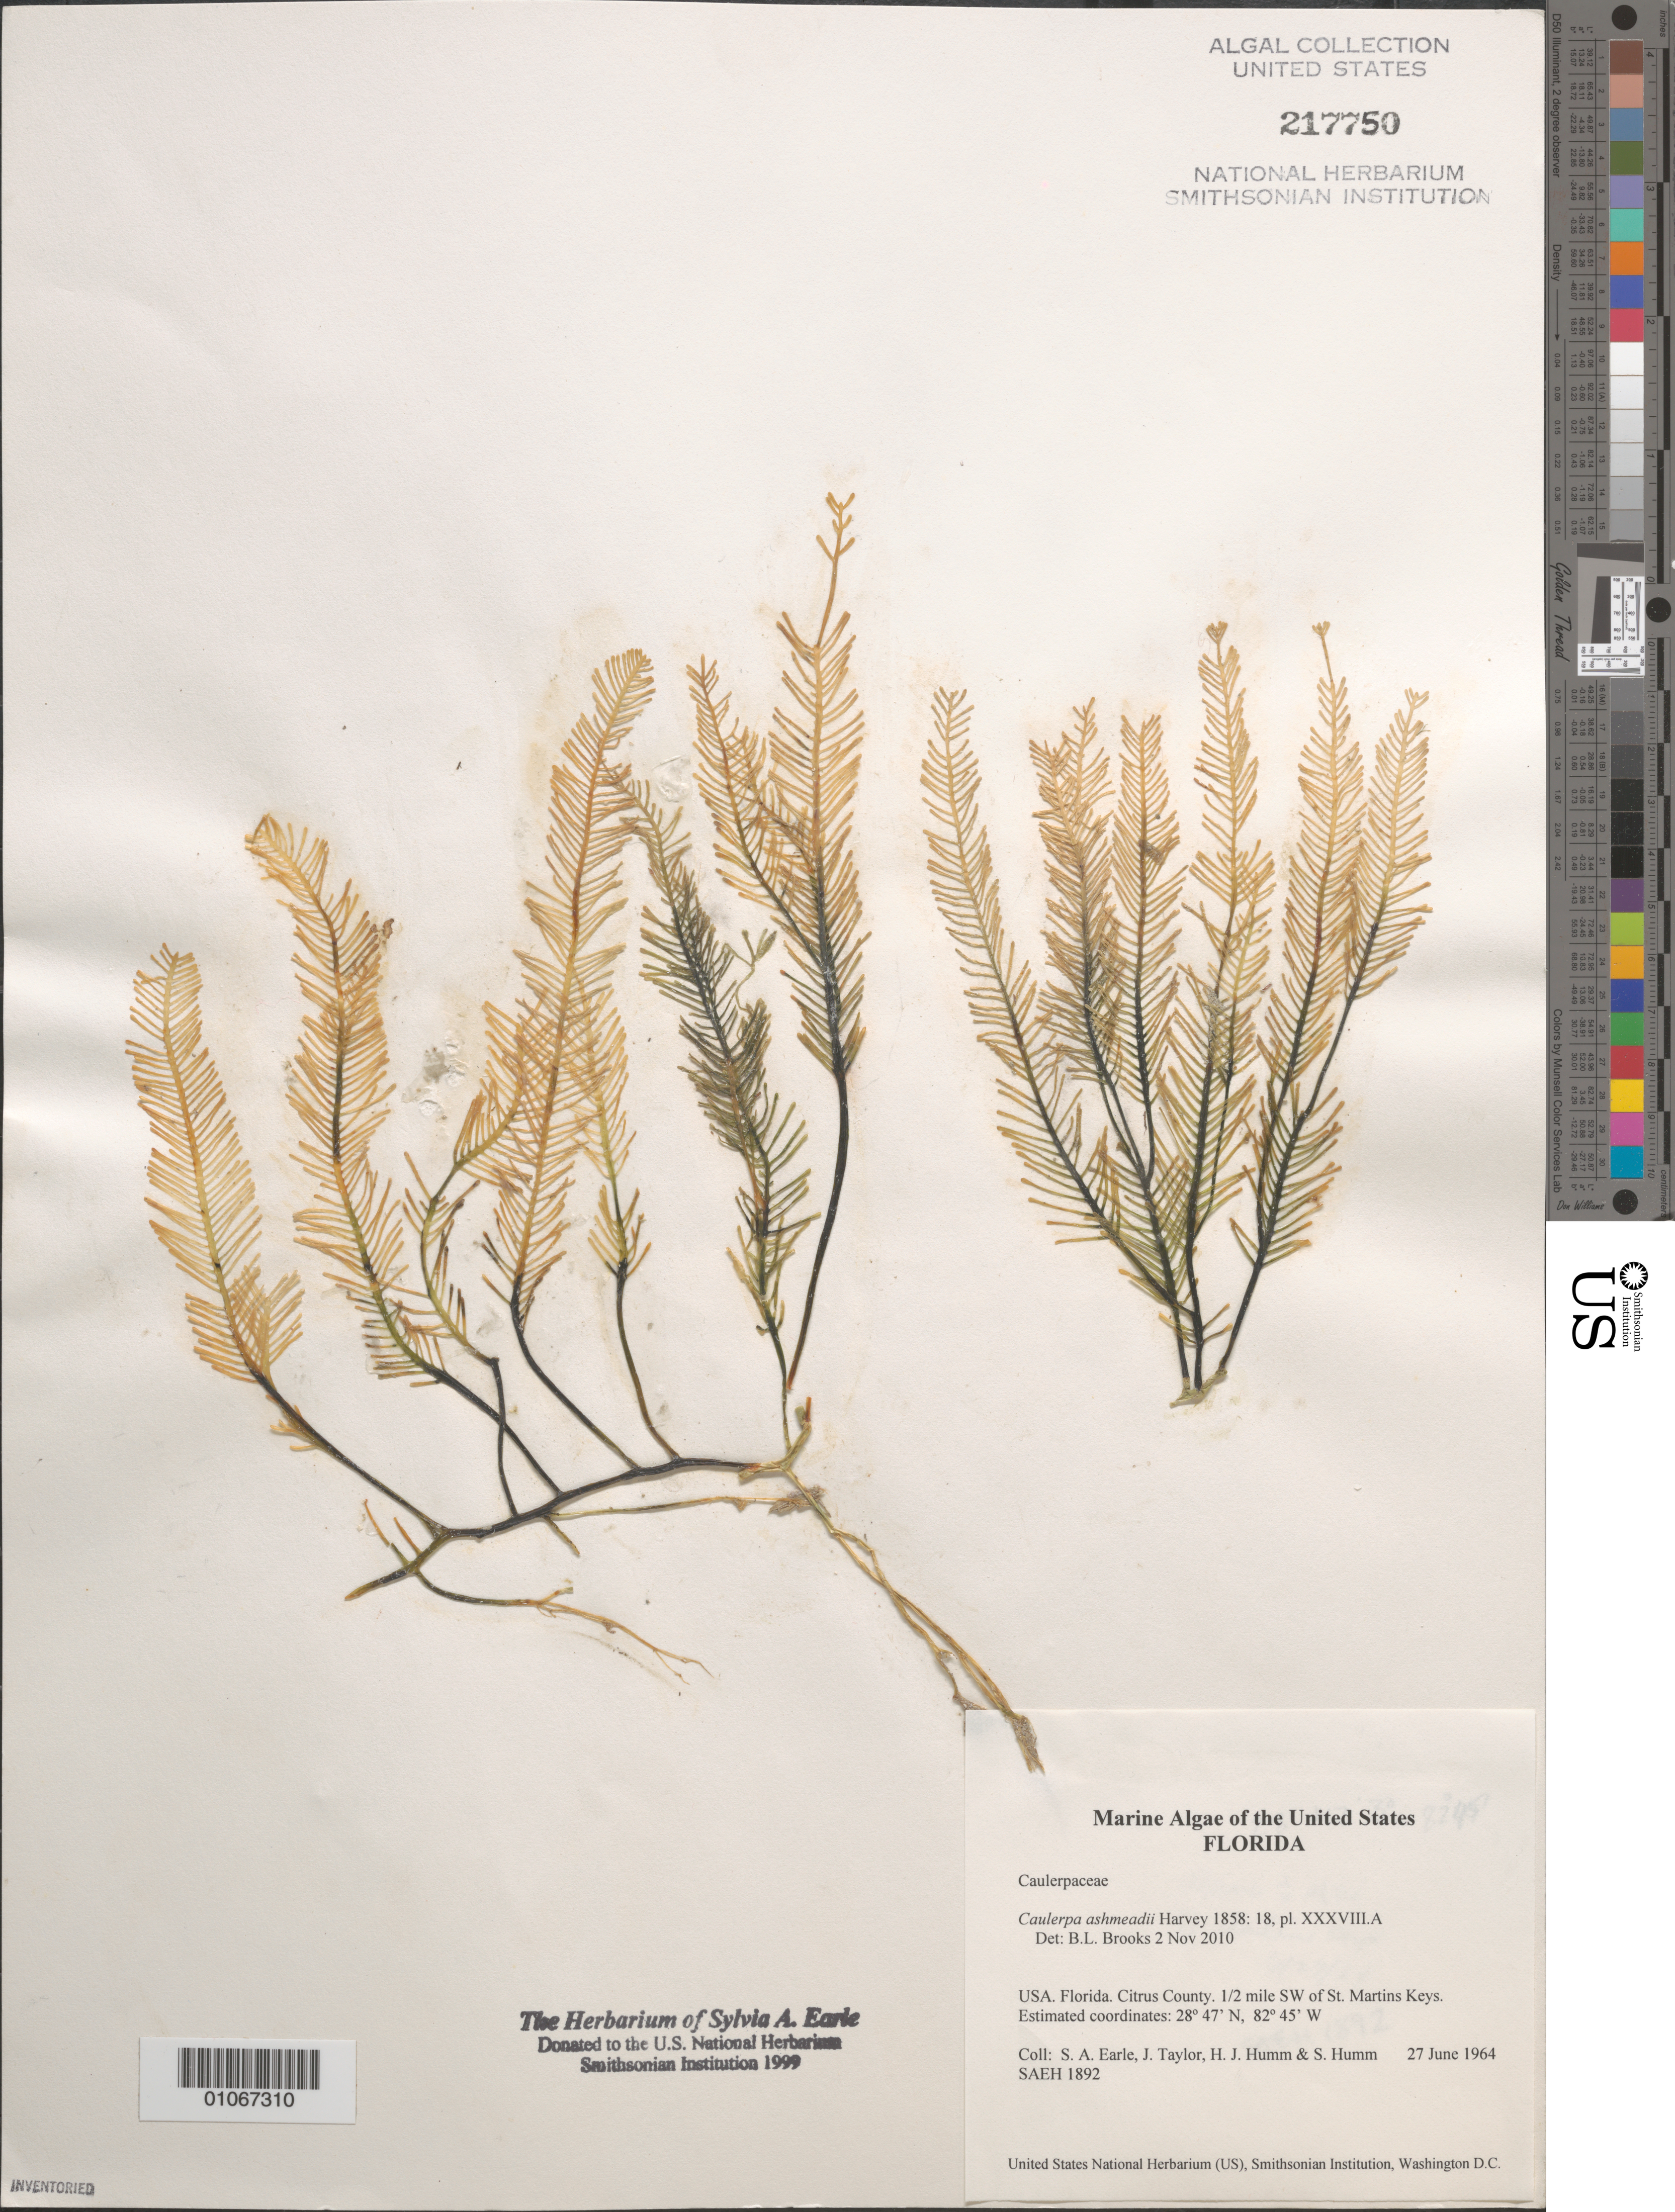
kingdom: Plantae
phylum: Chlorophyta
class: Ulvophyceae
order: Bryopsidales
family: Caulerpaceae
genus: Caulerpa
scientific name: Caulerpa ashmeadii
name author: Harv.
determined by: Brooks, B. L., (BOT), Smithsonian Institution - National Museum of Natural History (UNITED STATES)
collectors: S. A. Earle, J. L. Taylor, H. J. Humm & S. Humm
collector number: SAEH 1892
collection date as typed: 27 Jun 1964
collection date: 1964-06-27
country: United States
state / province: Florida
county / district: Citrus County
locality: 1/2 mile southwest of St. Martins Keys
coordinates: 28 47'N, 82 45'W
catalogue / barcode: US 217750